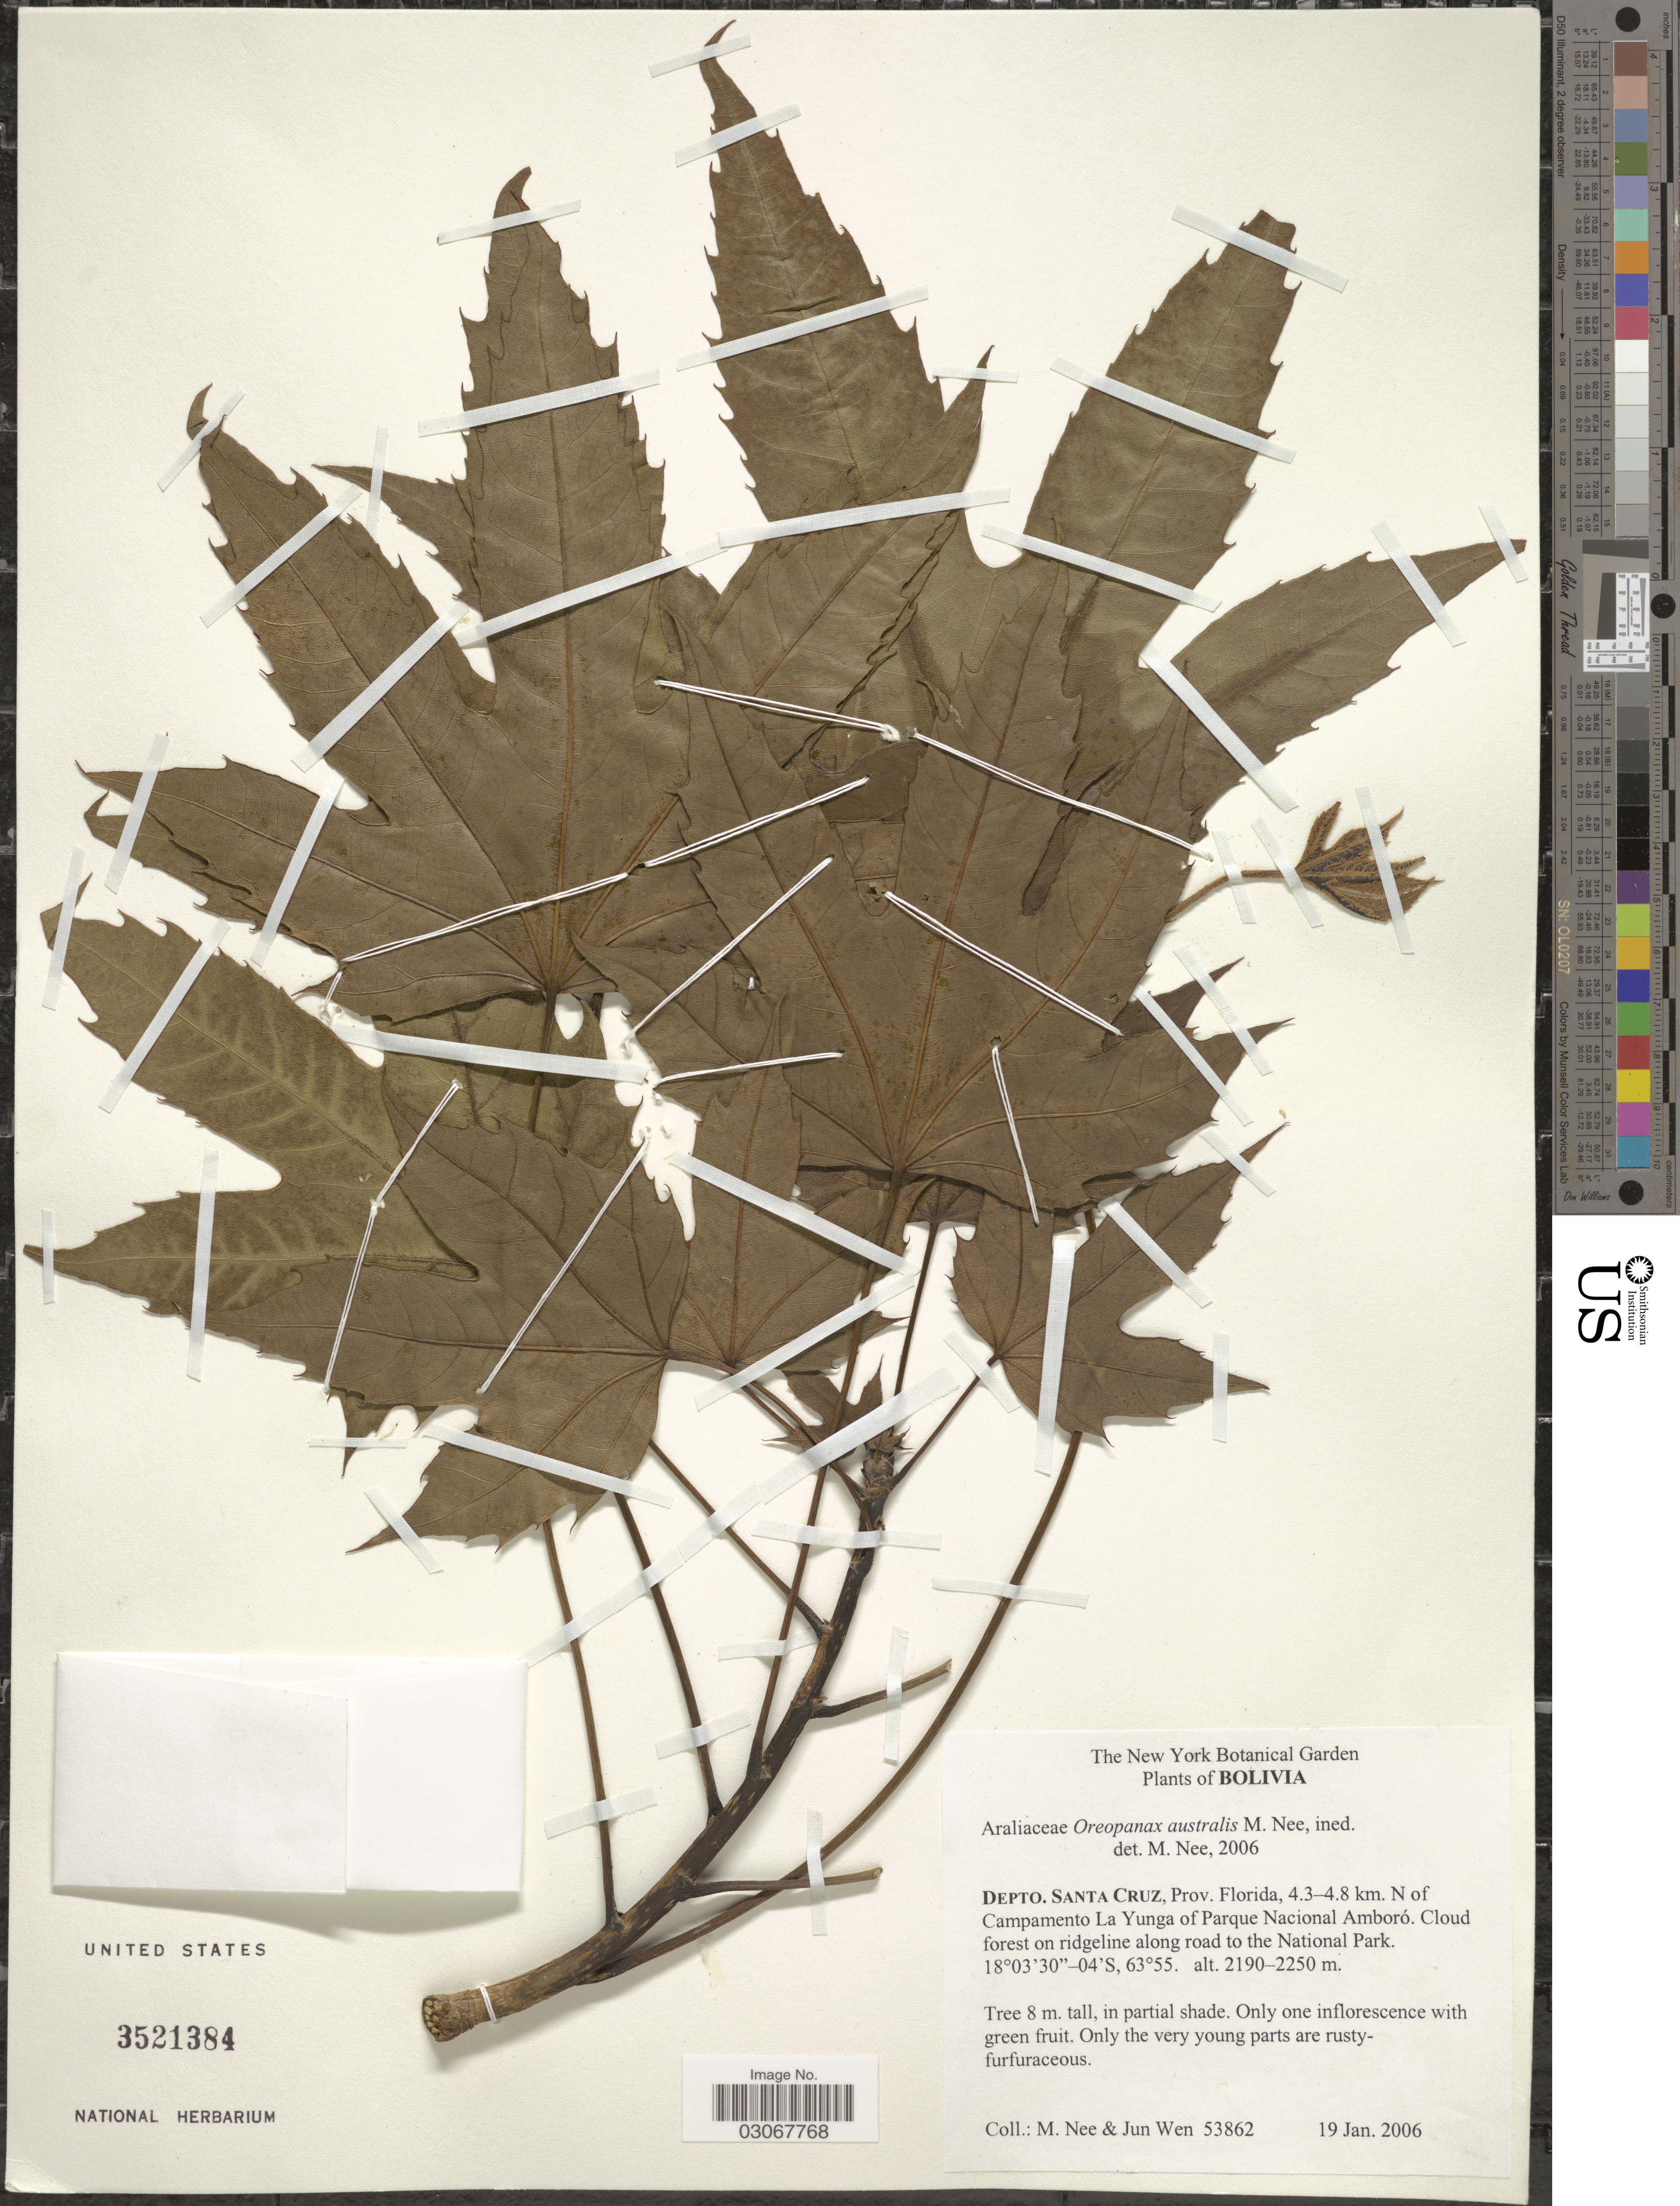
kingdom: Plantae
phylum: Tracheophyta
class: Magnoliopsida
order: Apiales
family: Araliaceae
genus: Oreopanax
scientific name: Oreopanax australis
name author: M. Nee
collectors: M. Nee & J. Wen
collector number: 53862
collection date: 2006-01-19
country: Bolivia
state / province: Santa Cruz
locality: Depto. Santa Cruz, Prov. Florida, 4.3-4.8 km. N of Campamento La Yunga of Parque Nacional Amboró. Cloud forest on ridgeline along road to the National Park.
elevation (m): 2190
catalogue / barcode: US 3521384